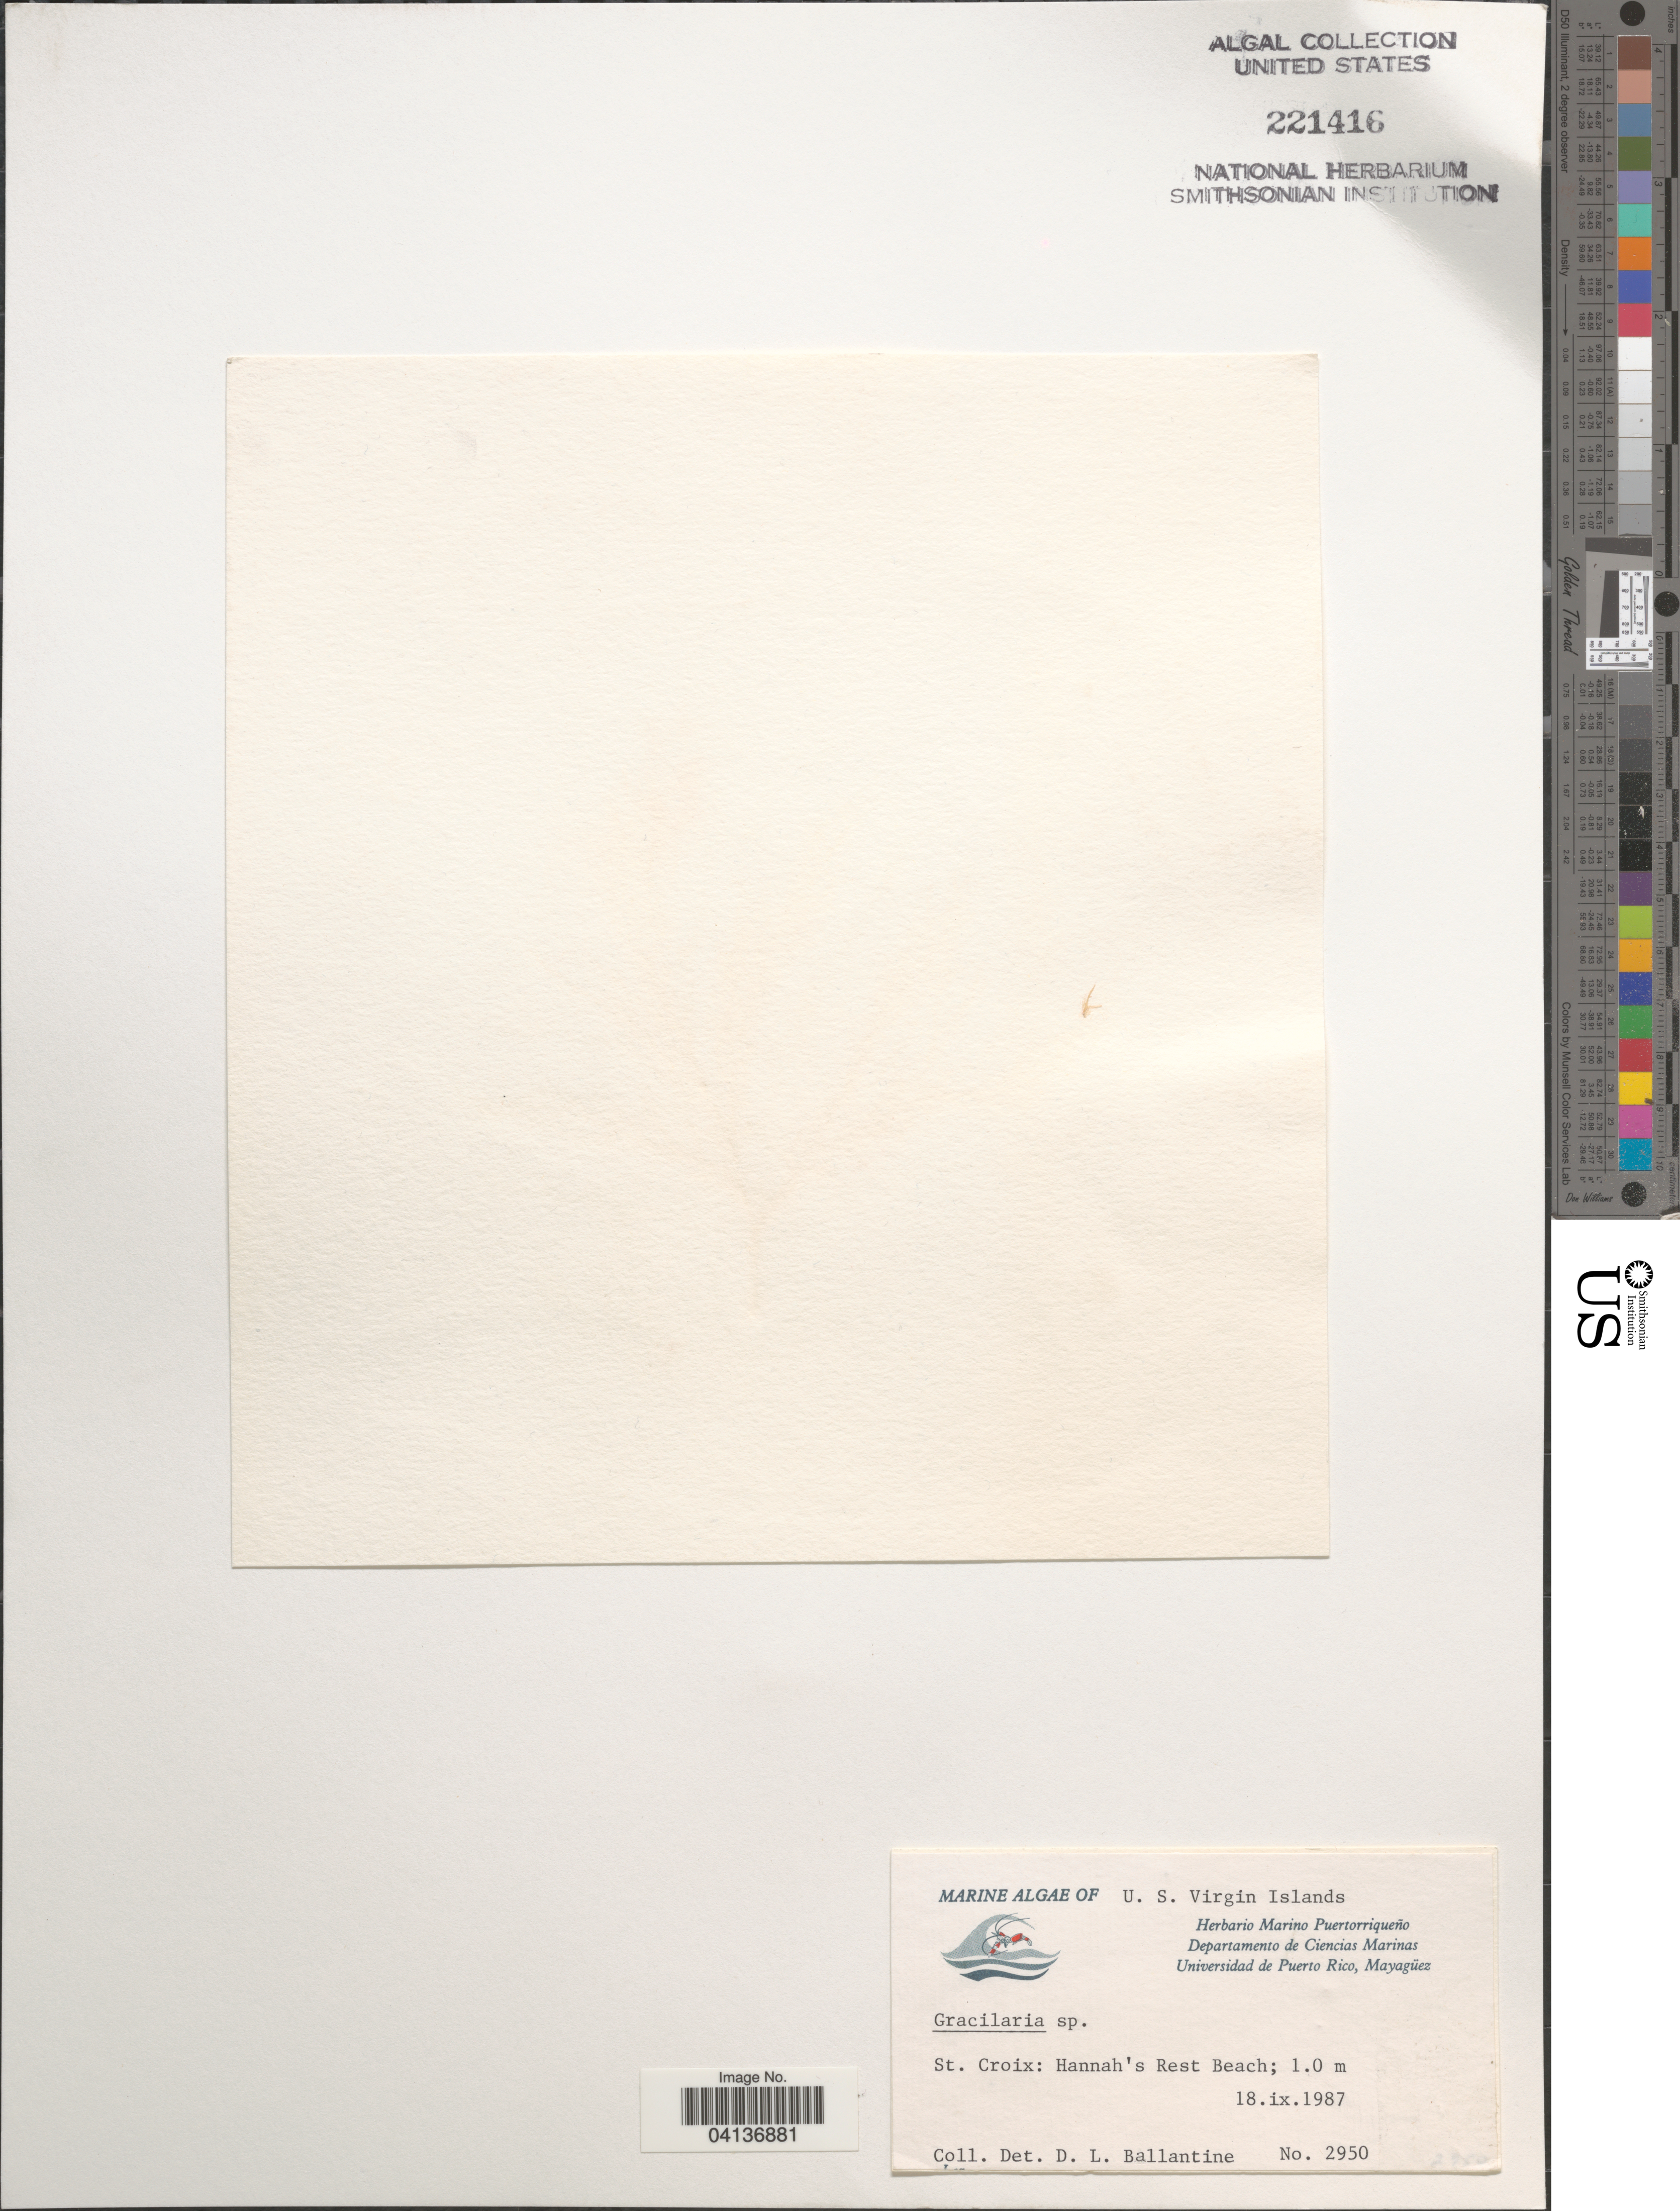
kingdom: Plantae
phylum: Rhodophyta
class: Florideophyceae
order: Gracilariales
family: Gracilariaceae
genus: Gracilaria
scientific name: Gracilaria sp.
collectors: D.L. Ballantine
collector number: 2950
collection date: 1987-09-18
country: U.S. Virgin Islands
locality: St. Croix: Hannah's Rest Beach.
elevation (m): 1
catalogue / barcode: US 221416